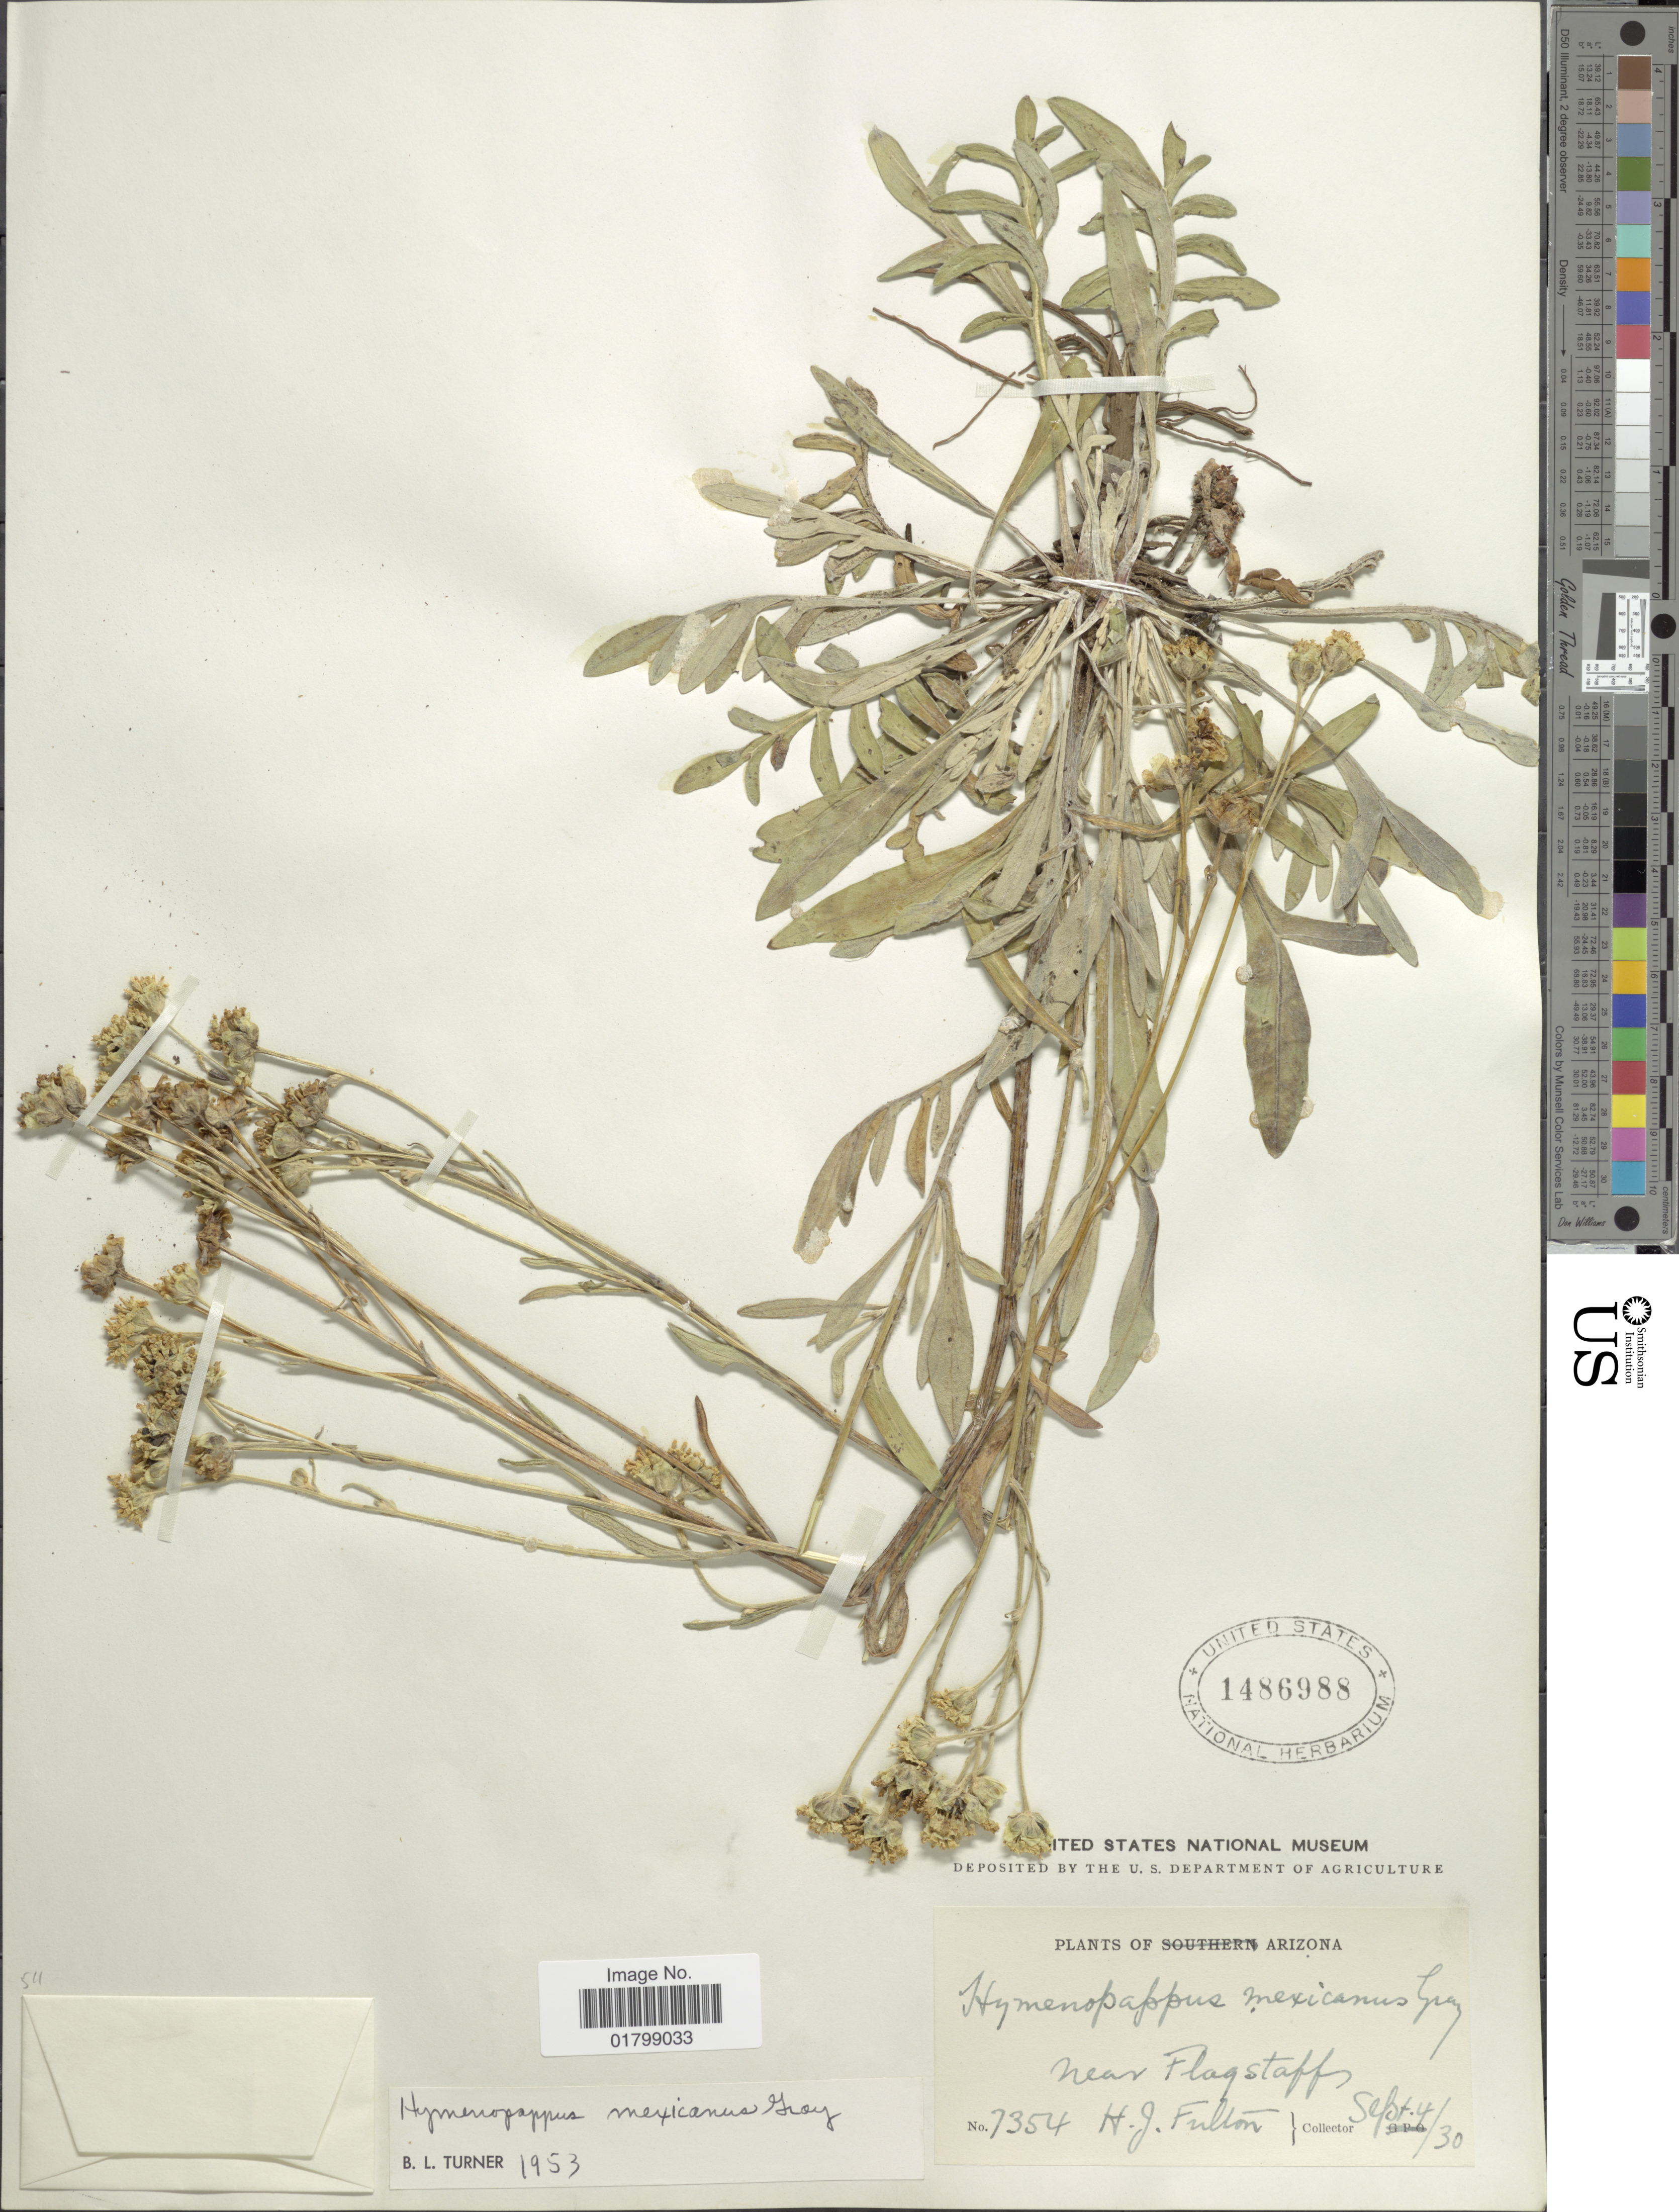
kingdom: Plantae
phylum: Tracheophyta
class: Magnoliopsida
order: Asterales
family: Asteraceae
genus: Hymenopappus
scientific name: Hymenopappus mexicanus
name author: A. Gray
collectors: H. Fulton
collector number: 7354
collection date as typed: Transcribed d/m/y: 4/9/30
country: United States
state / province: Arizona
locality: Near Flagstaff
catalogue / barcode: US 1486988